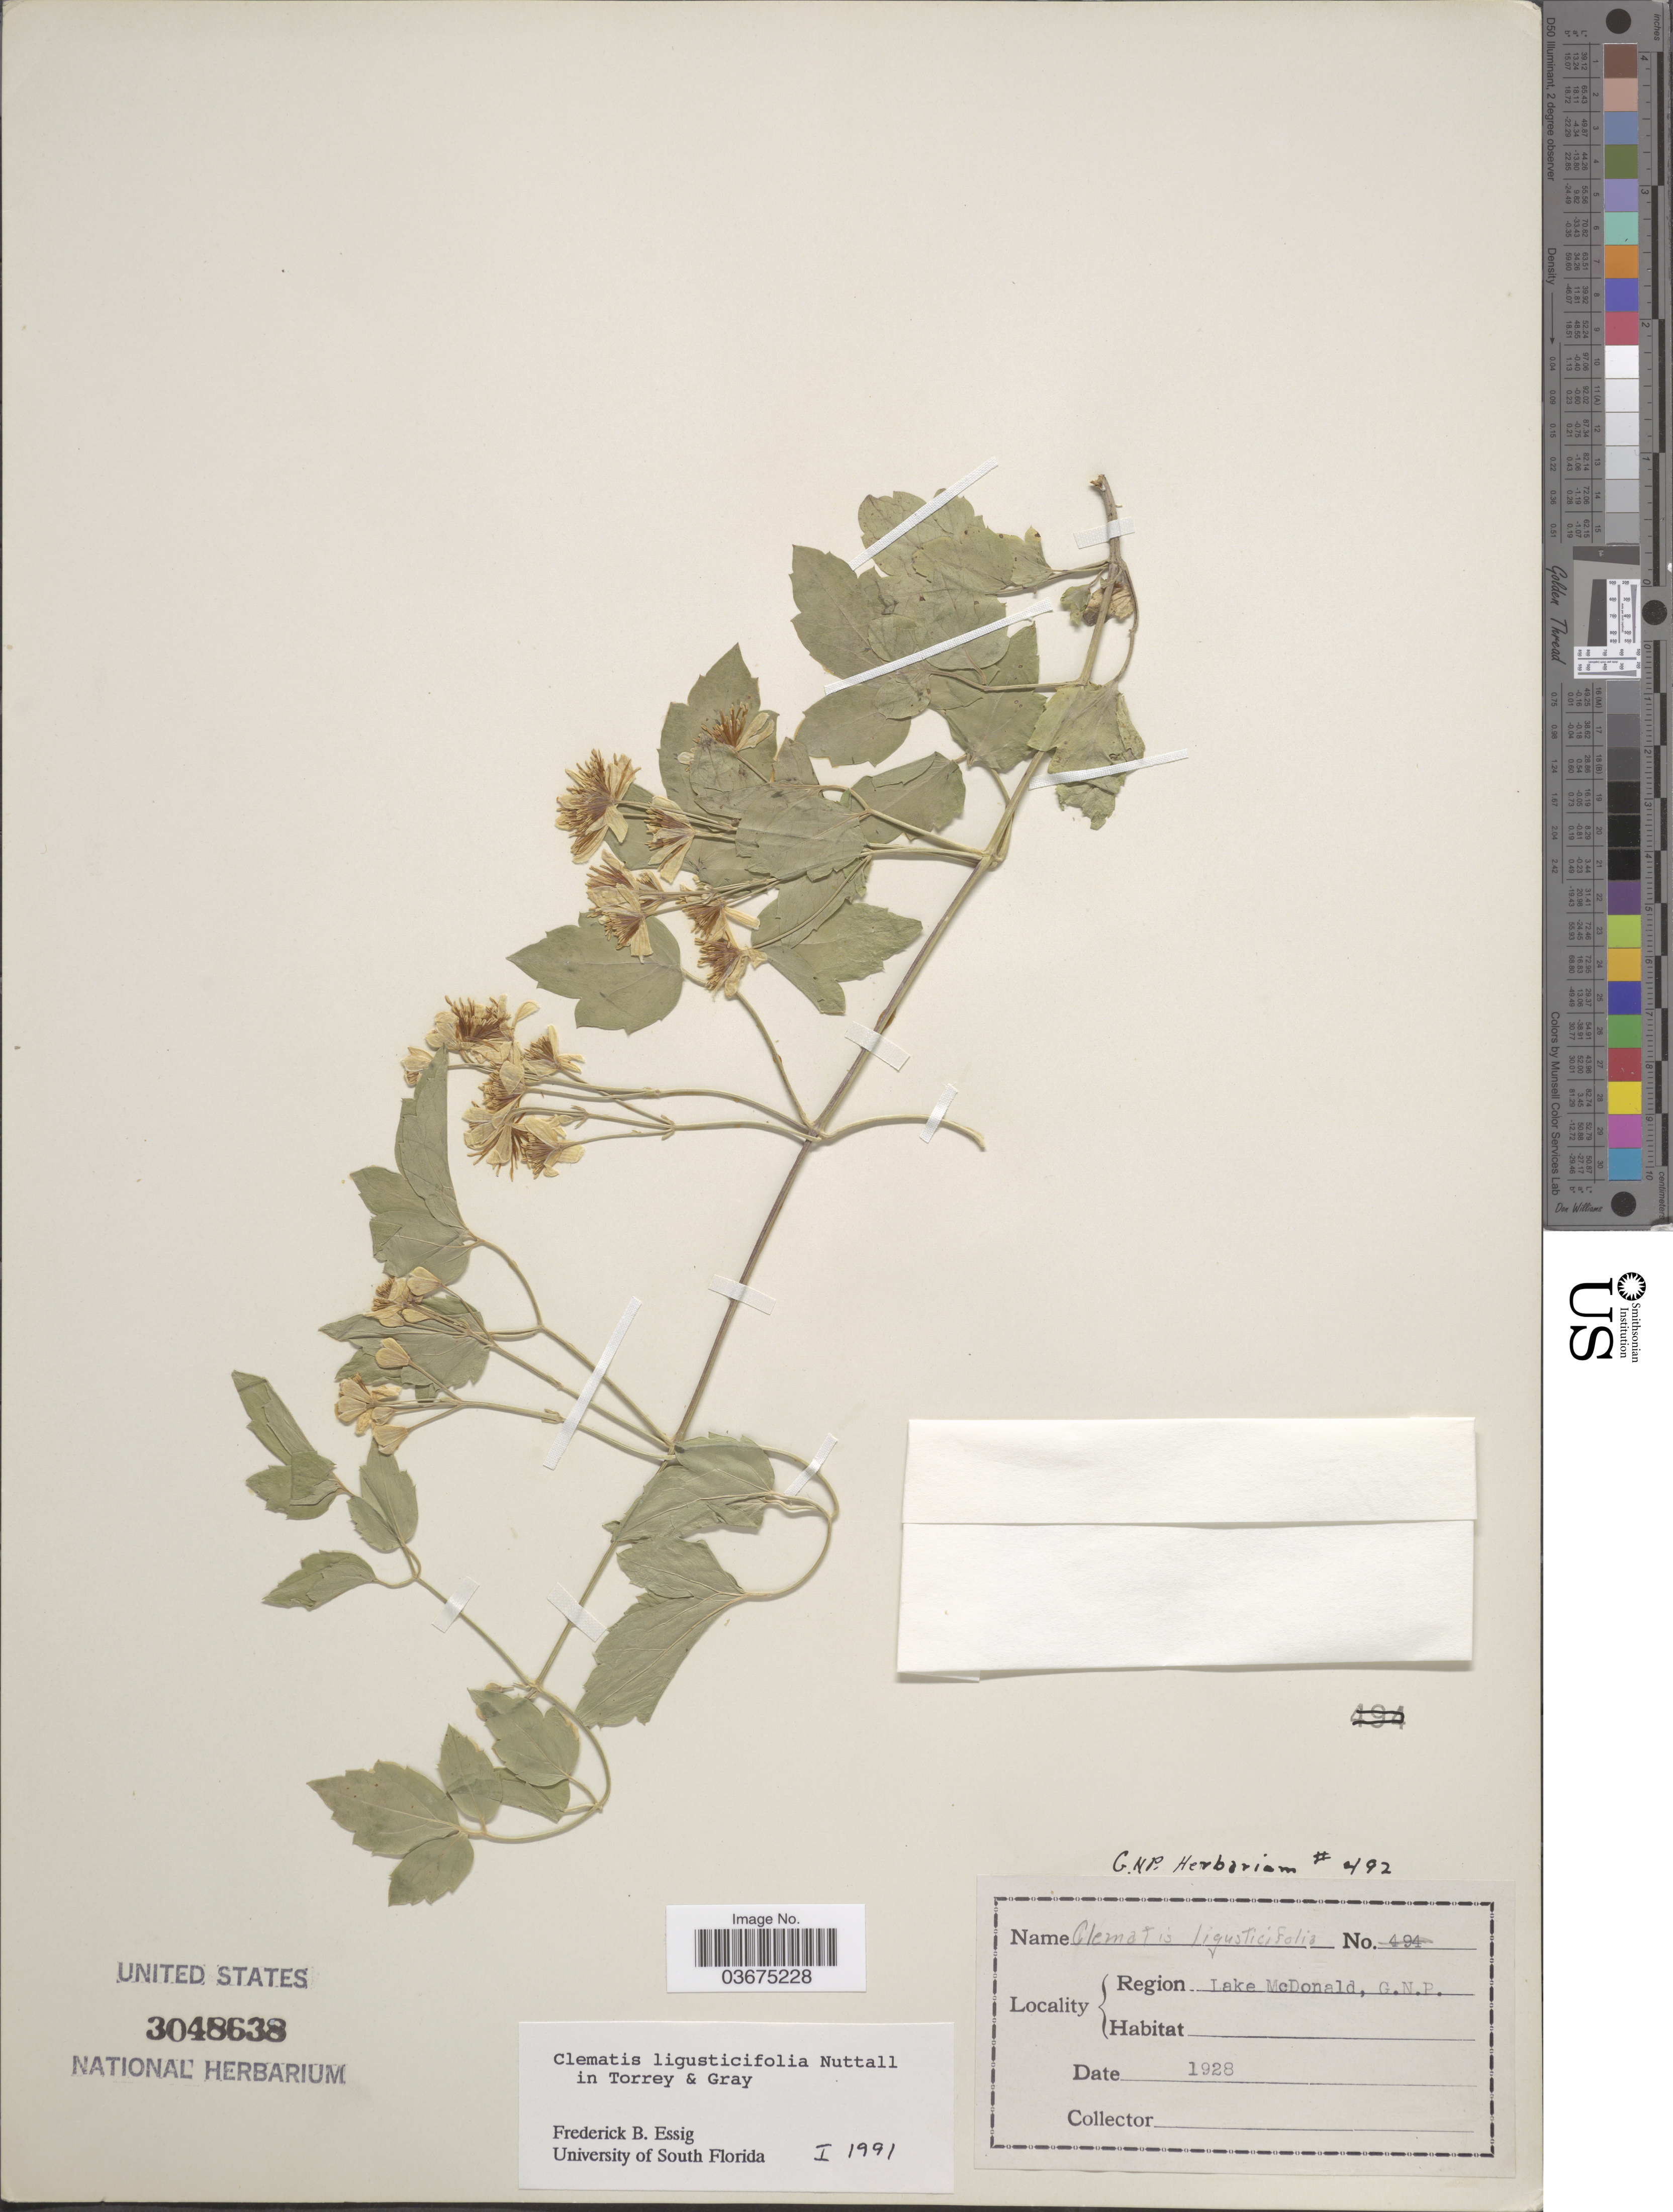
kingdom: Plantae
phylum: Tracheophyta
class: Magnoliopsida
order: Ranunculales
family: Ranunculaceae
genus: Clematis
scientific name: Clematis ligusticifolia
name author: Nutt.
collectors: ex herb. G. N. P.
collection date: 1928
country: United States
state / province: Montana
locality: Region Lake McDonald, G. N. P.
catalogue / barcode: US 3048638